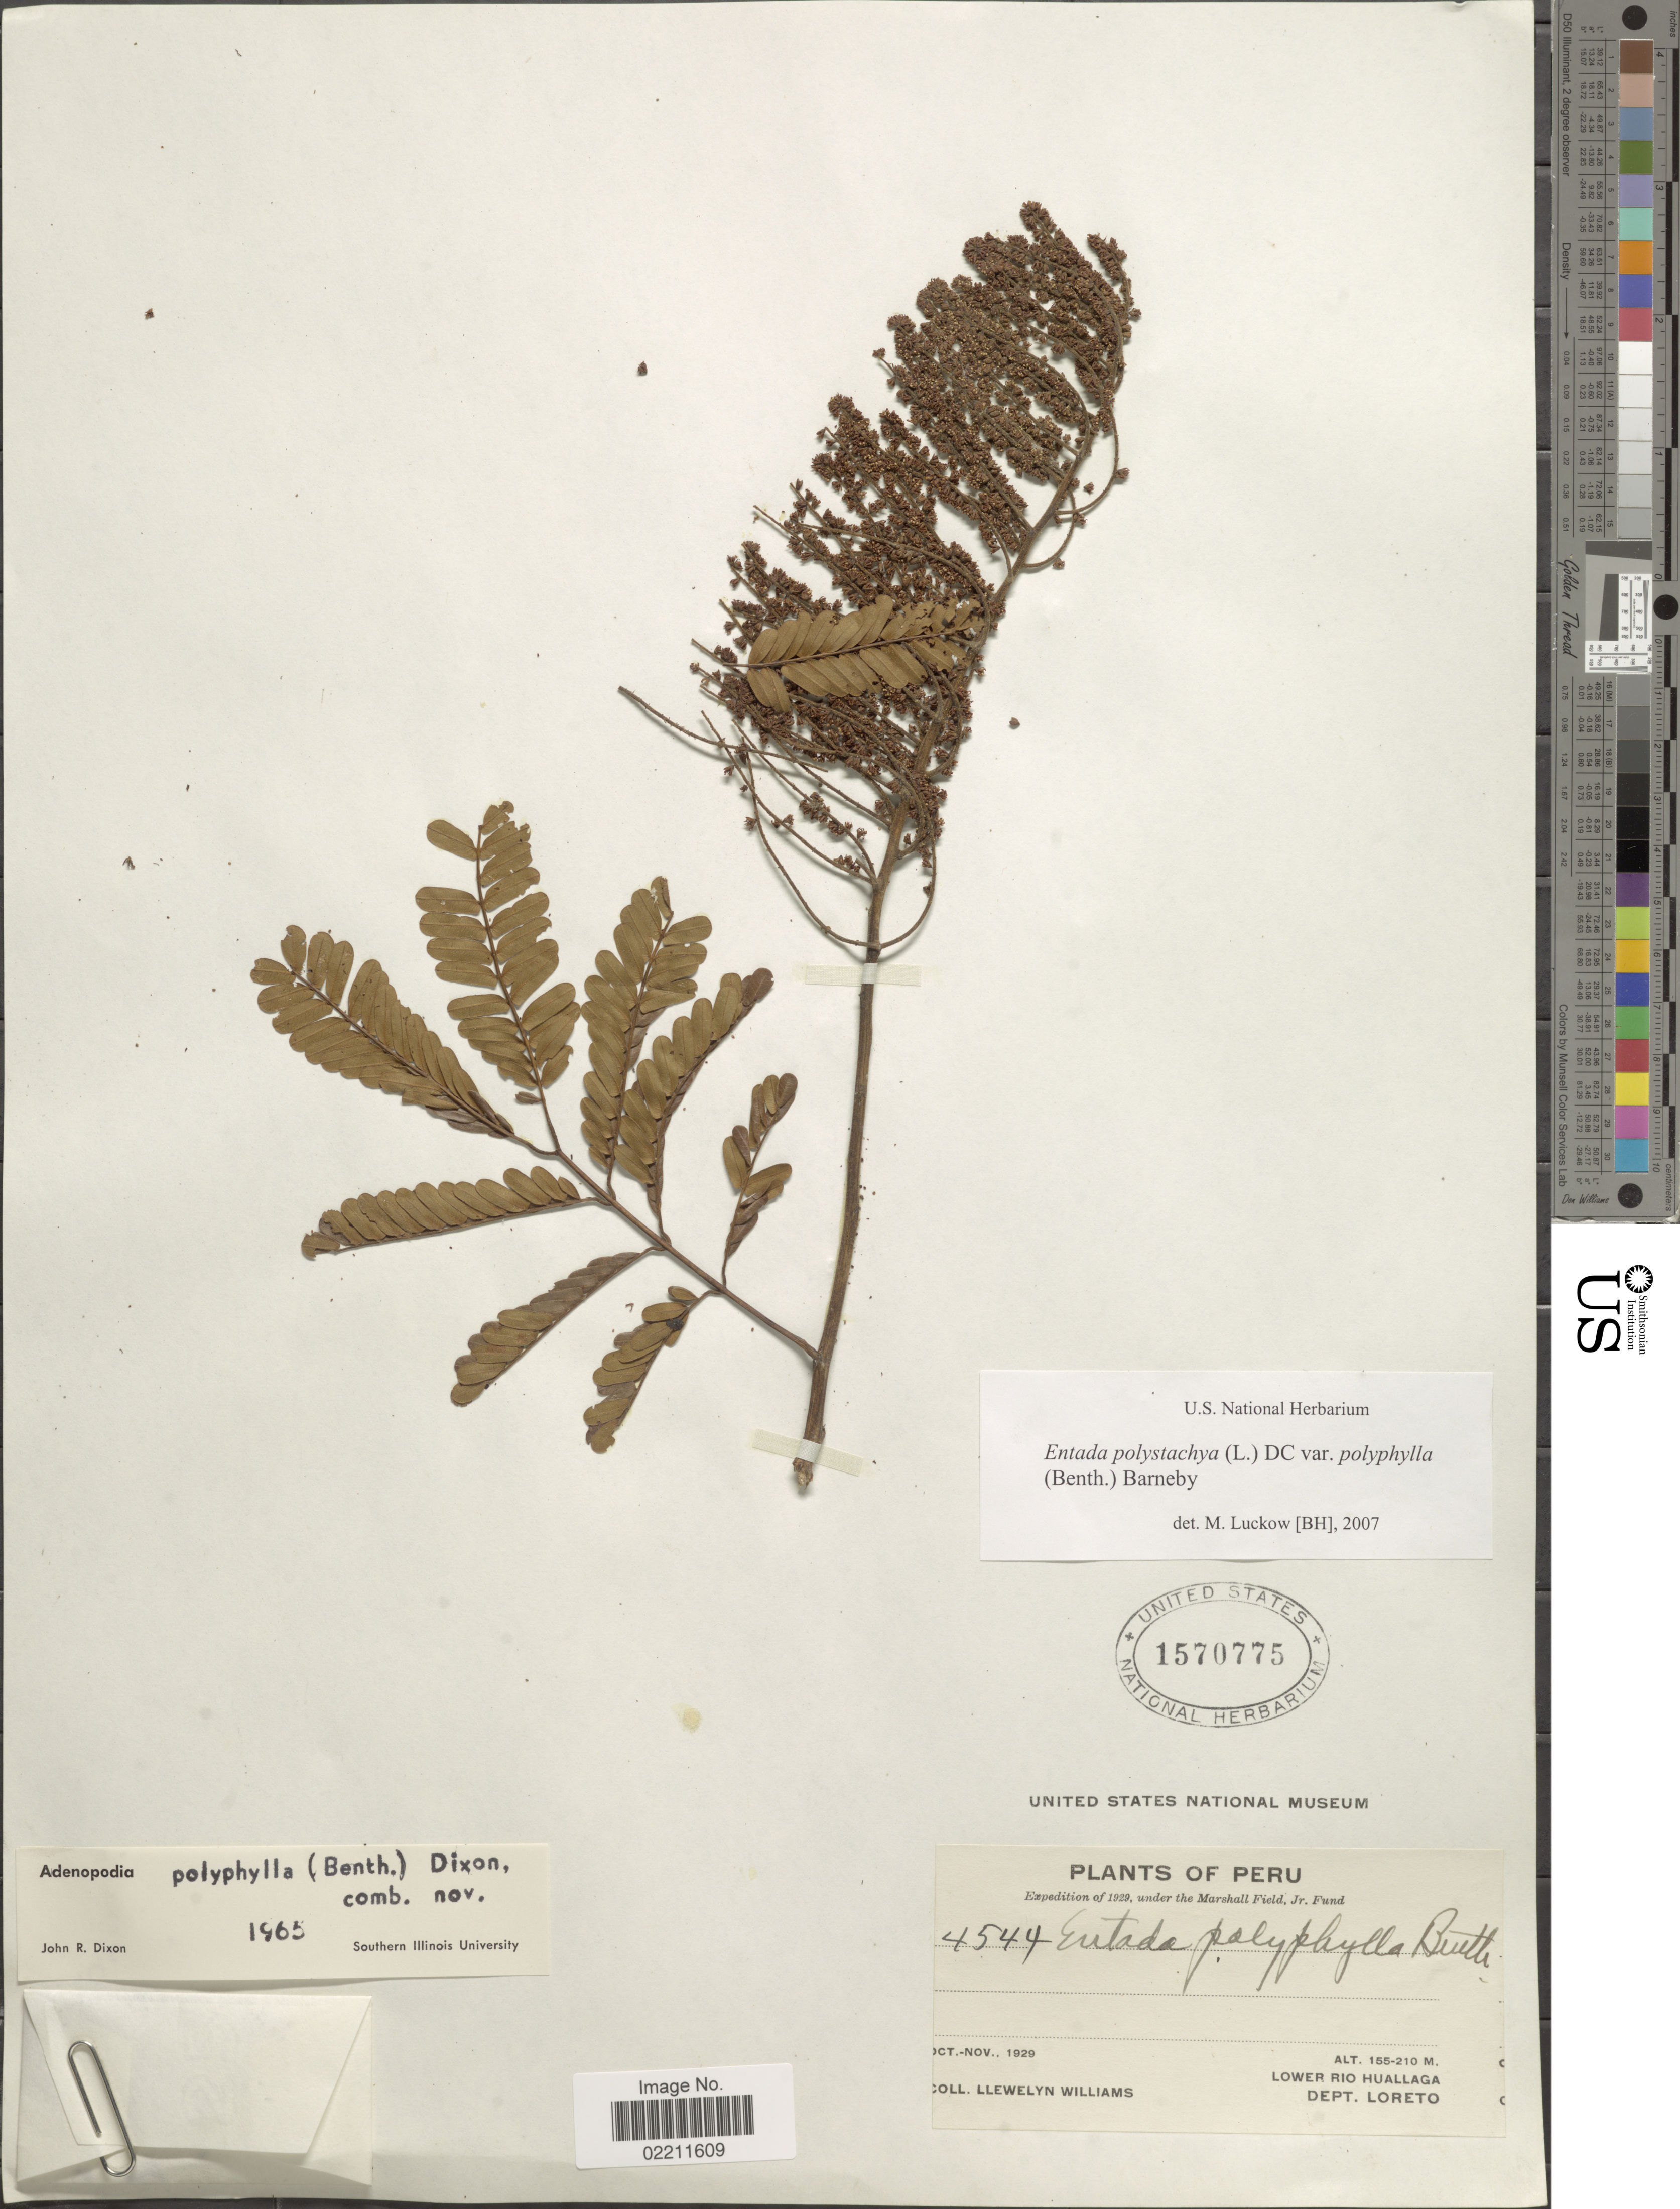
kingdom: Plantae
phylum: Tracheophyta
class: Magnoliopsida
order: Fabales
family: Fabaceae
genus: Entada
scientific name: Entada polystachya var. polyphylla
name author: (Benth.) Barneby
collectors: Ll. Williams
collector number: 4544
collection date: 1929-10/1929-11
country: Peru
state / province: Loreto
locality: Peru, Lower Rio Huallaga, Dept. Loreto.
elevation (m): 155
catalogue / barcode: US 1570775